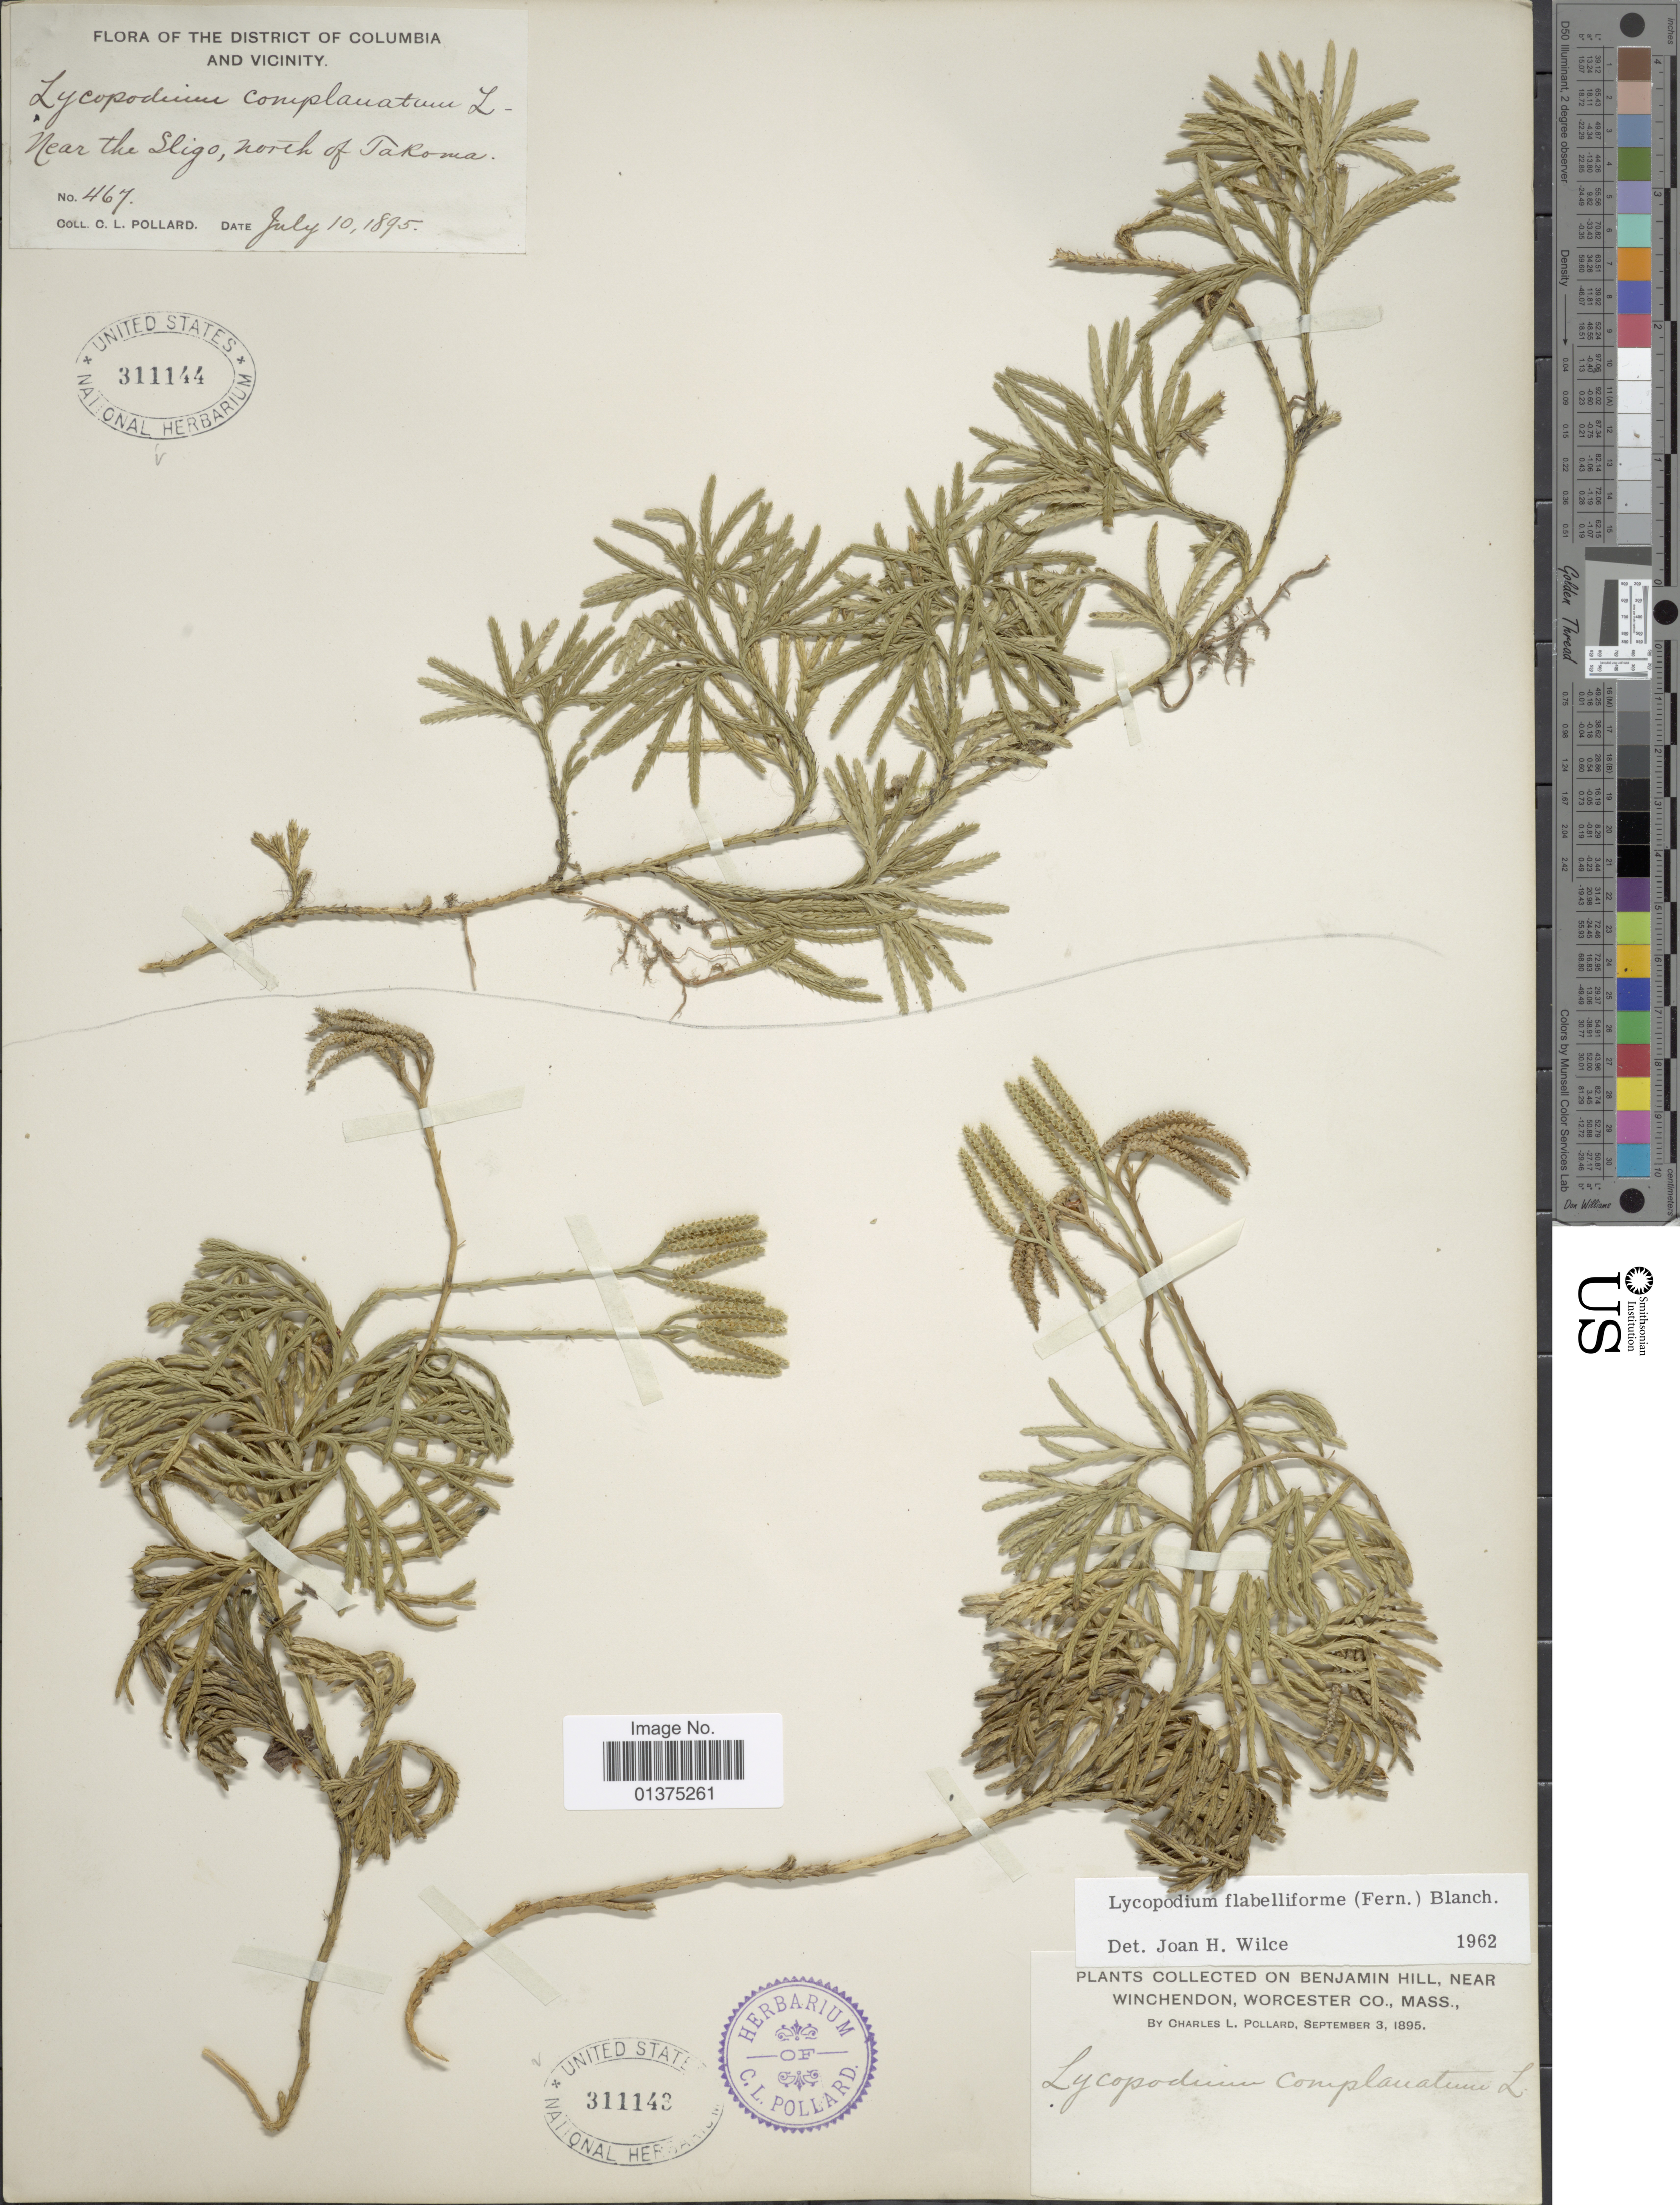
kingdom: Plantae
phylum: Tracheophyta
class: Lycopodiopsida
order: Lycopodiales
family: Lycopodiaceae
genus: Diphasiastrum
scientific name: Diphasiastrum digitatum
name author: (Dill. ex A. Braun) Holub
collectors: C. L. Pollard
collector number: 467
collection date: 1895-07-10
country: United States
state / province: District of Columbia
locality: The district of Columbia and Vicinity, Near the Sligo, north of Takoma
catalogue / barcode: US 311144-2